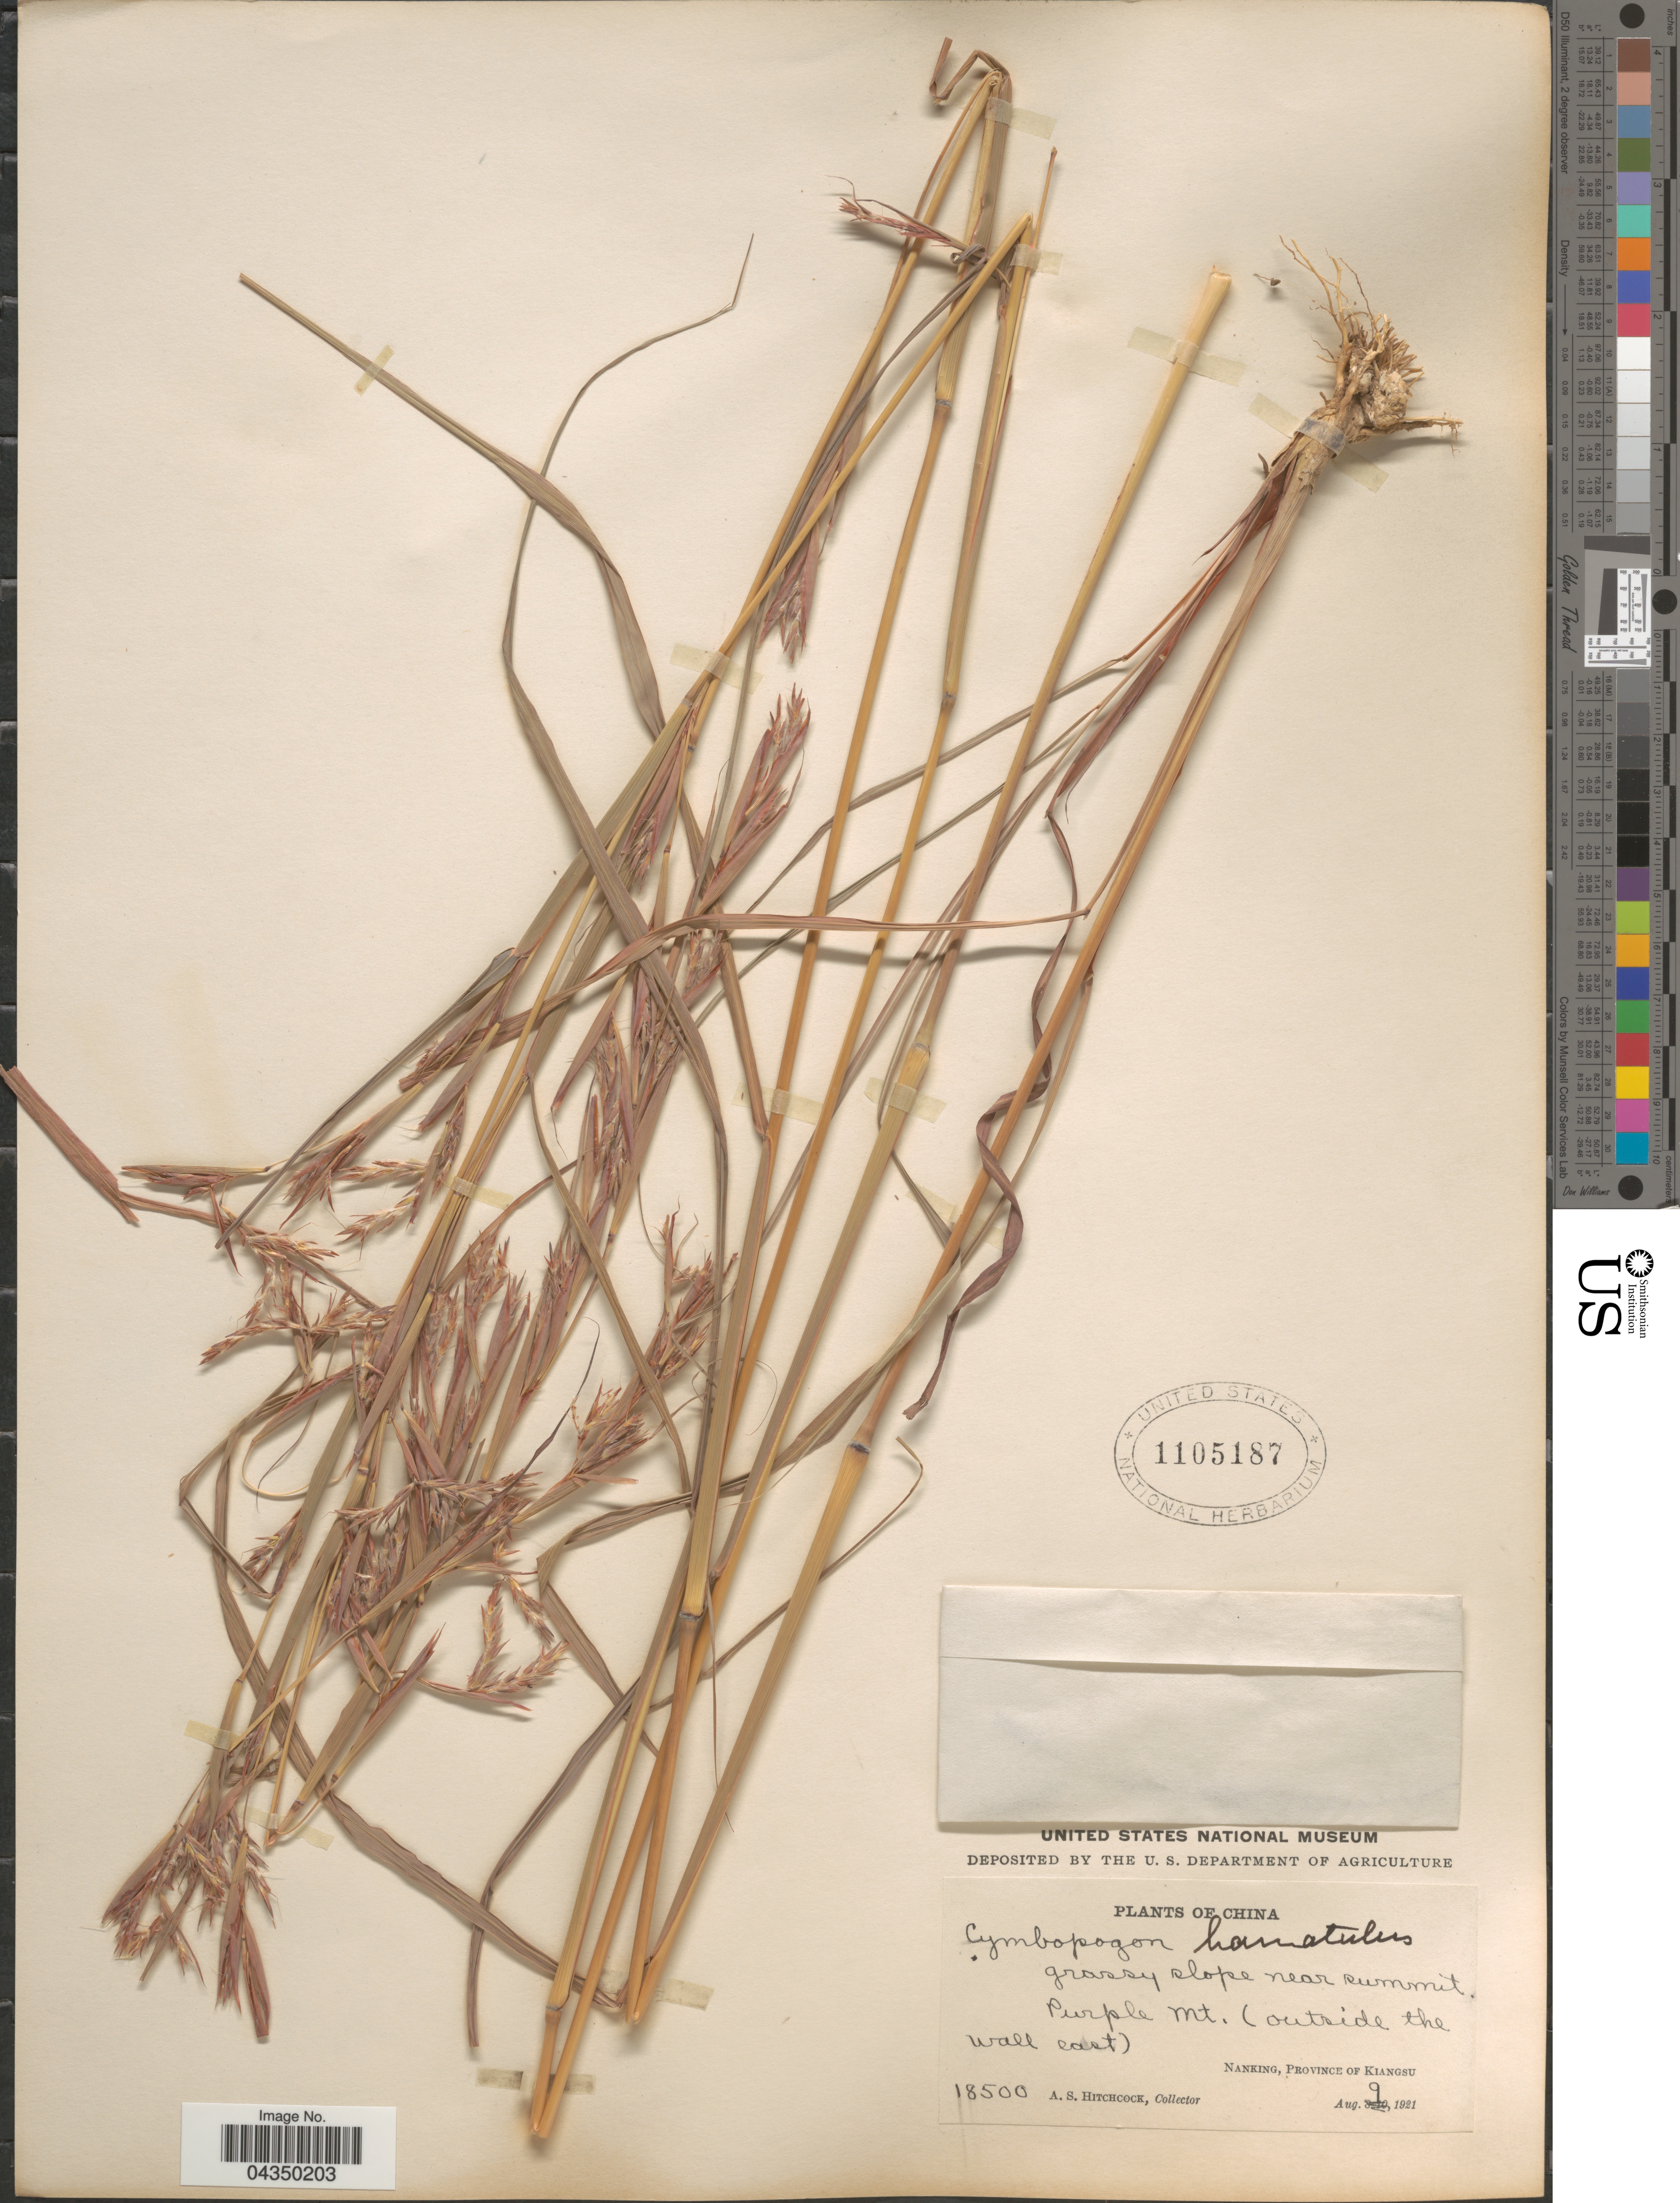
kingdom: Plantae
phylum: Tracheophyta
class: Liliopsida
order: Poales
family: Poaceae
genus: Cymbopogon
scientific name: Cymbopogon tortilis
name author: (J. Presl) A. Camus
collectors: A. S. Hitchcock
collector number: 18500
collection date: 1921-08-09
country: China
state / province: Jiangsu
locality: Grassy slope near summit, Purple Mt. (outside the wall east). Nanking, Province of Kiangsu.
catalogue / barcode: US 1105187